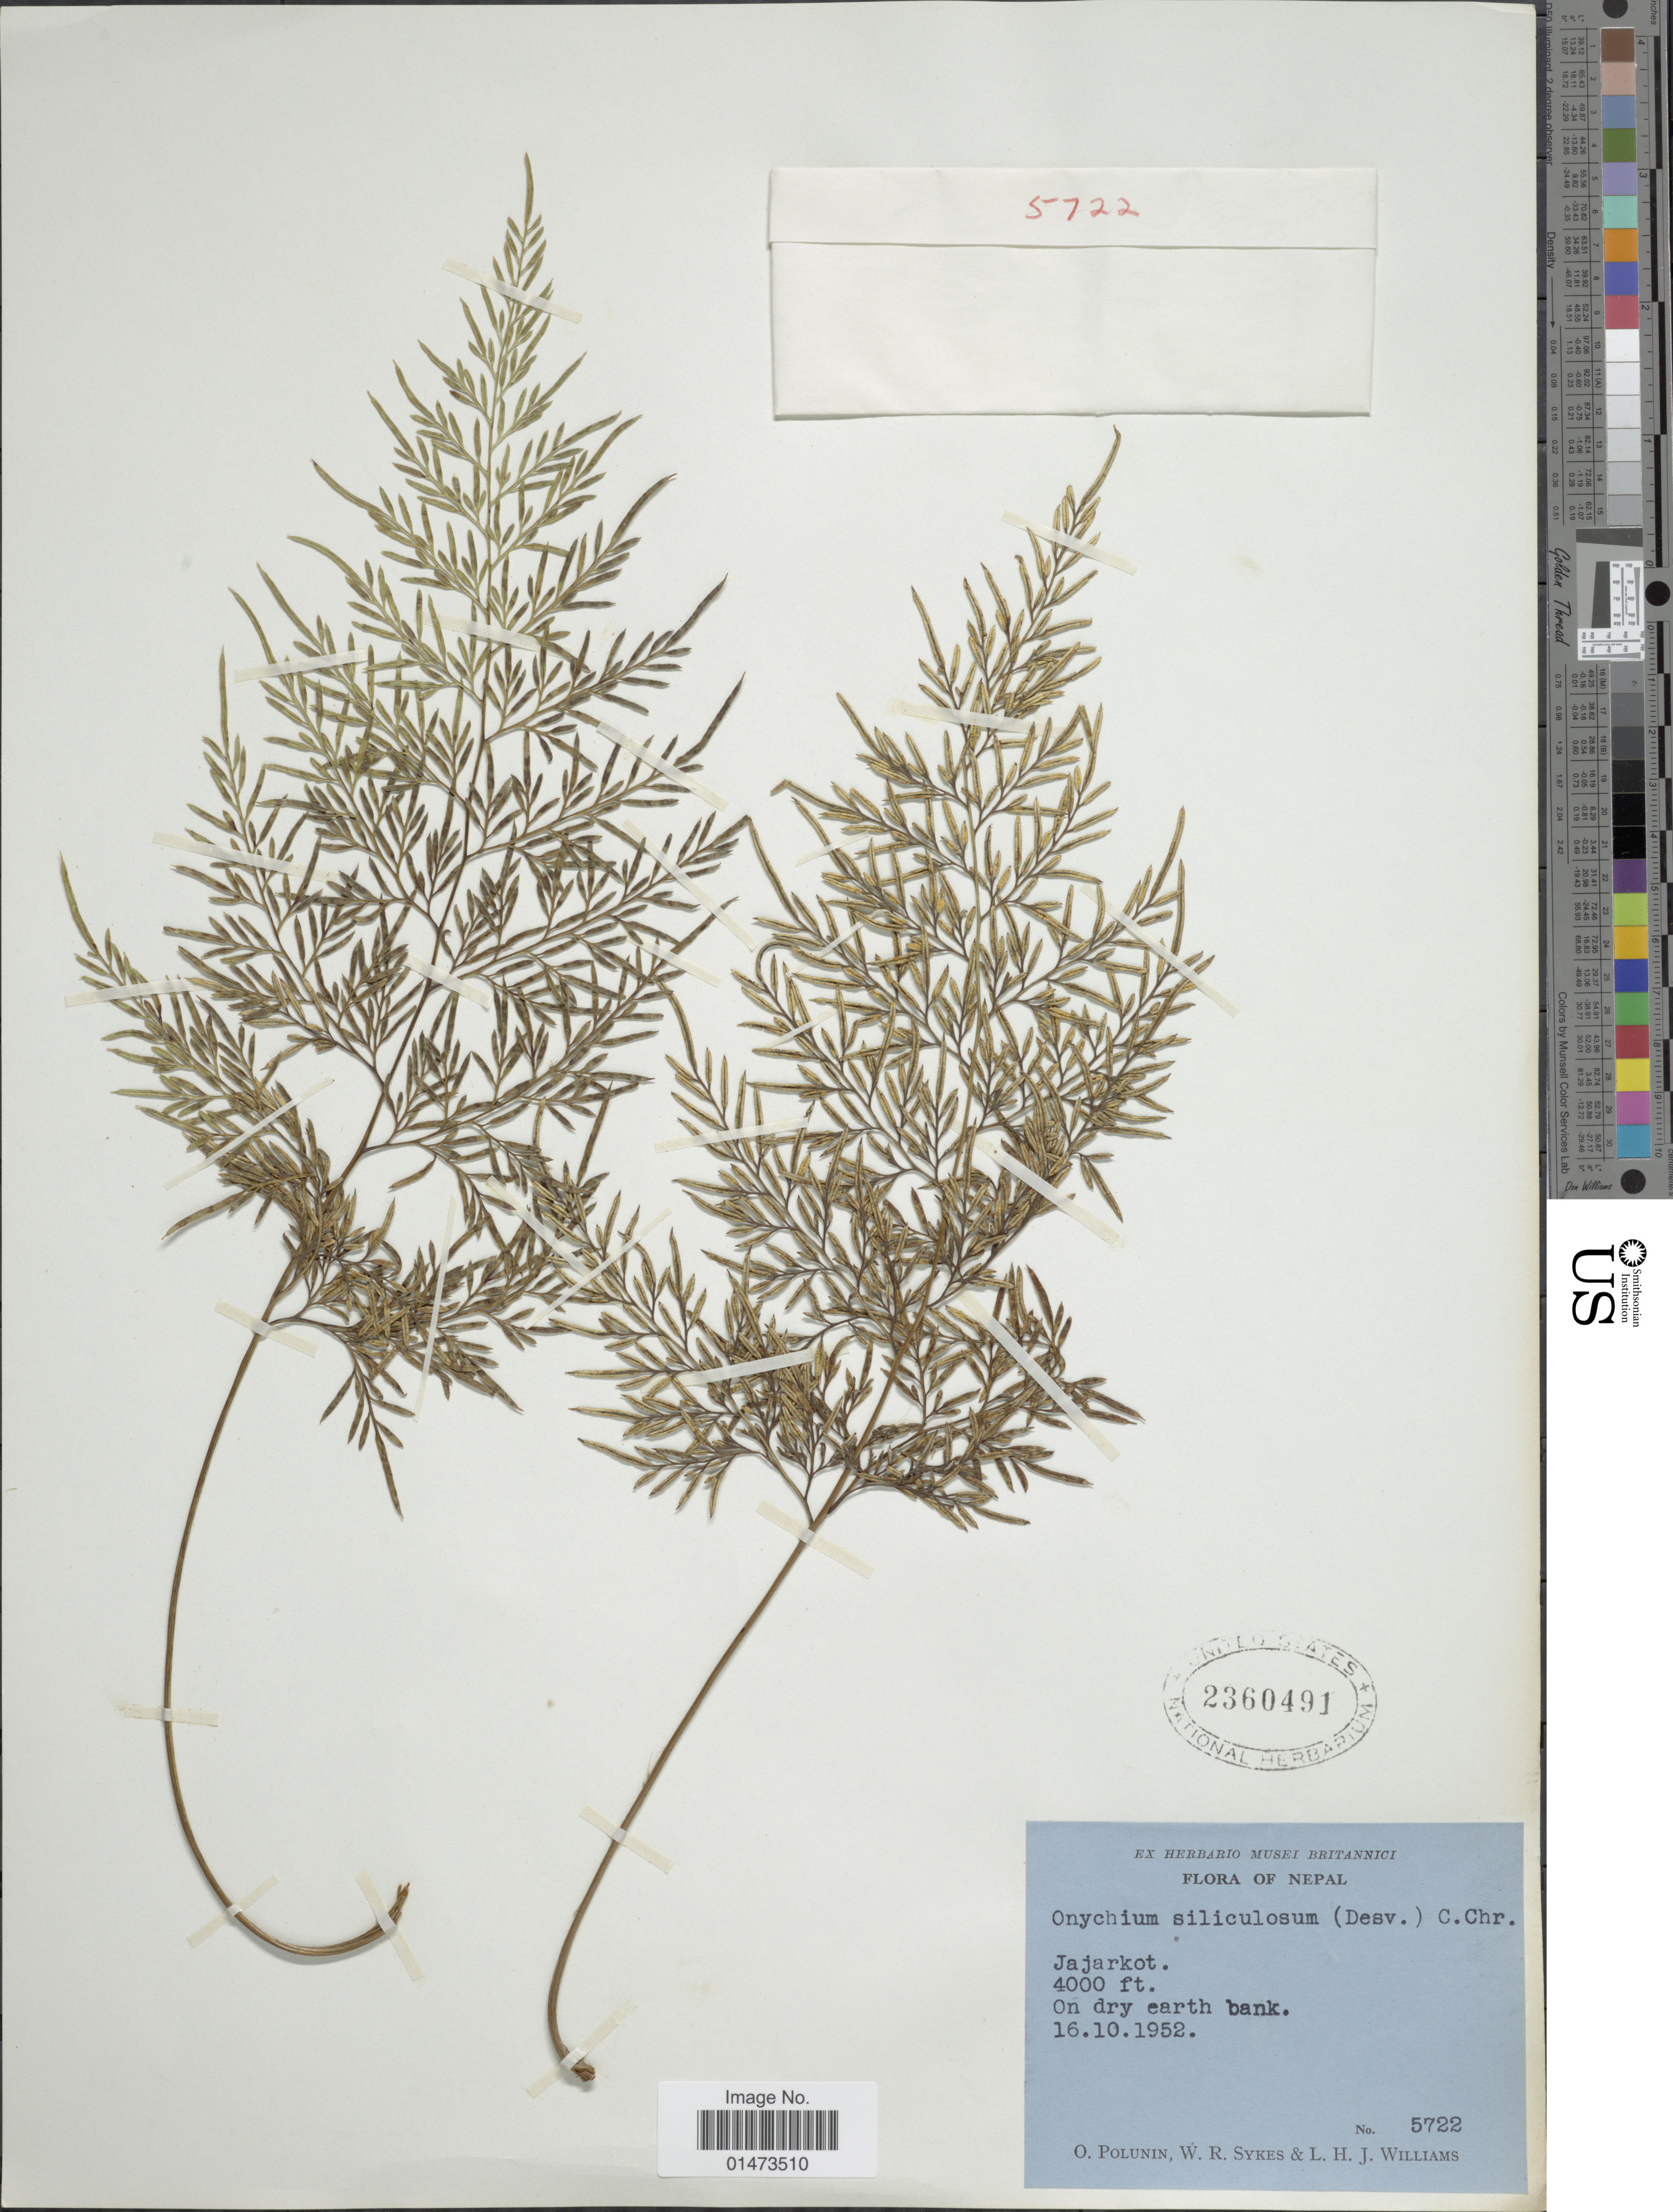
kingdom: Plantae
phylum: Tracheophyta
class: Polypodiopsida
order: Polypodiales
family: Pteridaceae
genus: Onychium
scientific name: Onychium siliculosum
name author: (Desv.) C. Chr.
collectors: O. V. Polunin, W. R. Sykes & L. H. J. Williams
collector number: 5722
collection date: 1952-10-16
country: Nepal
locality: Jajarkot.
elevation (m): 1219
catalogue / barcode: US 2360491